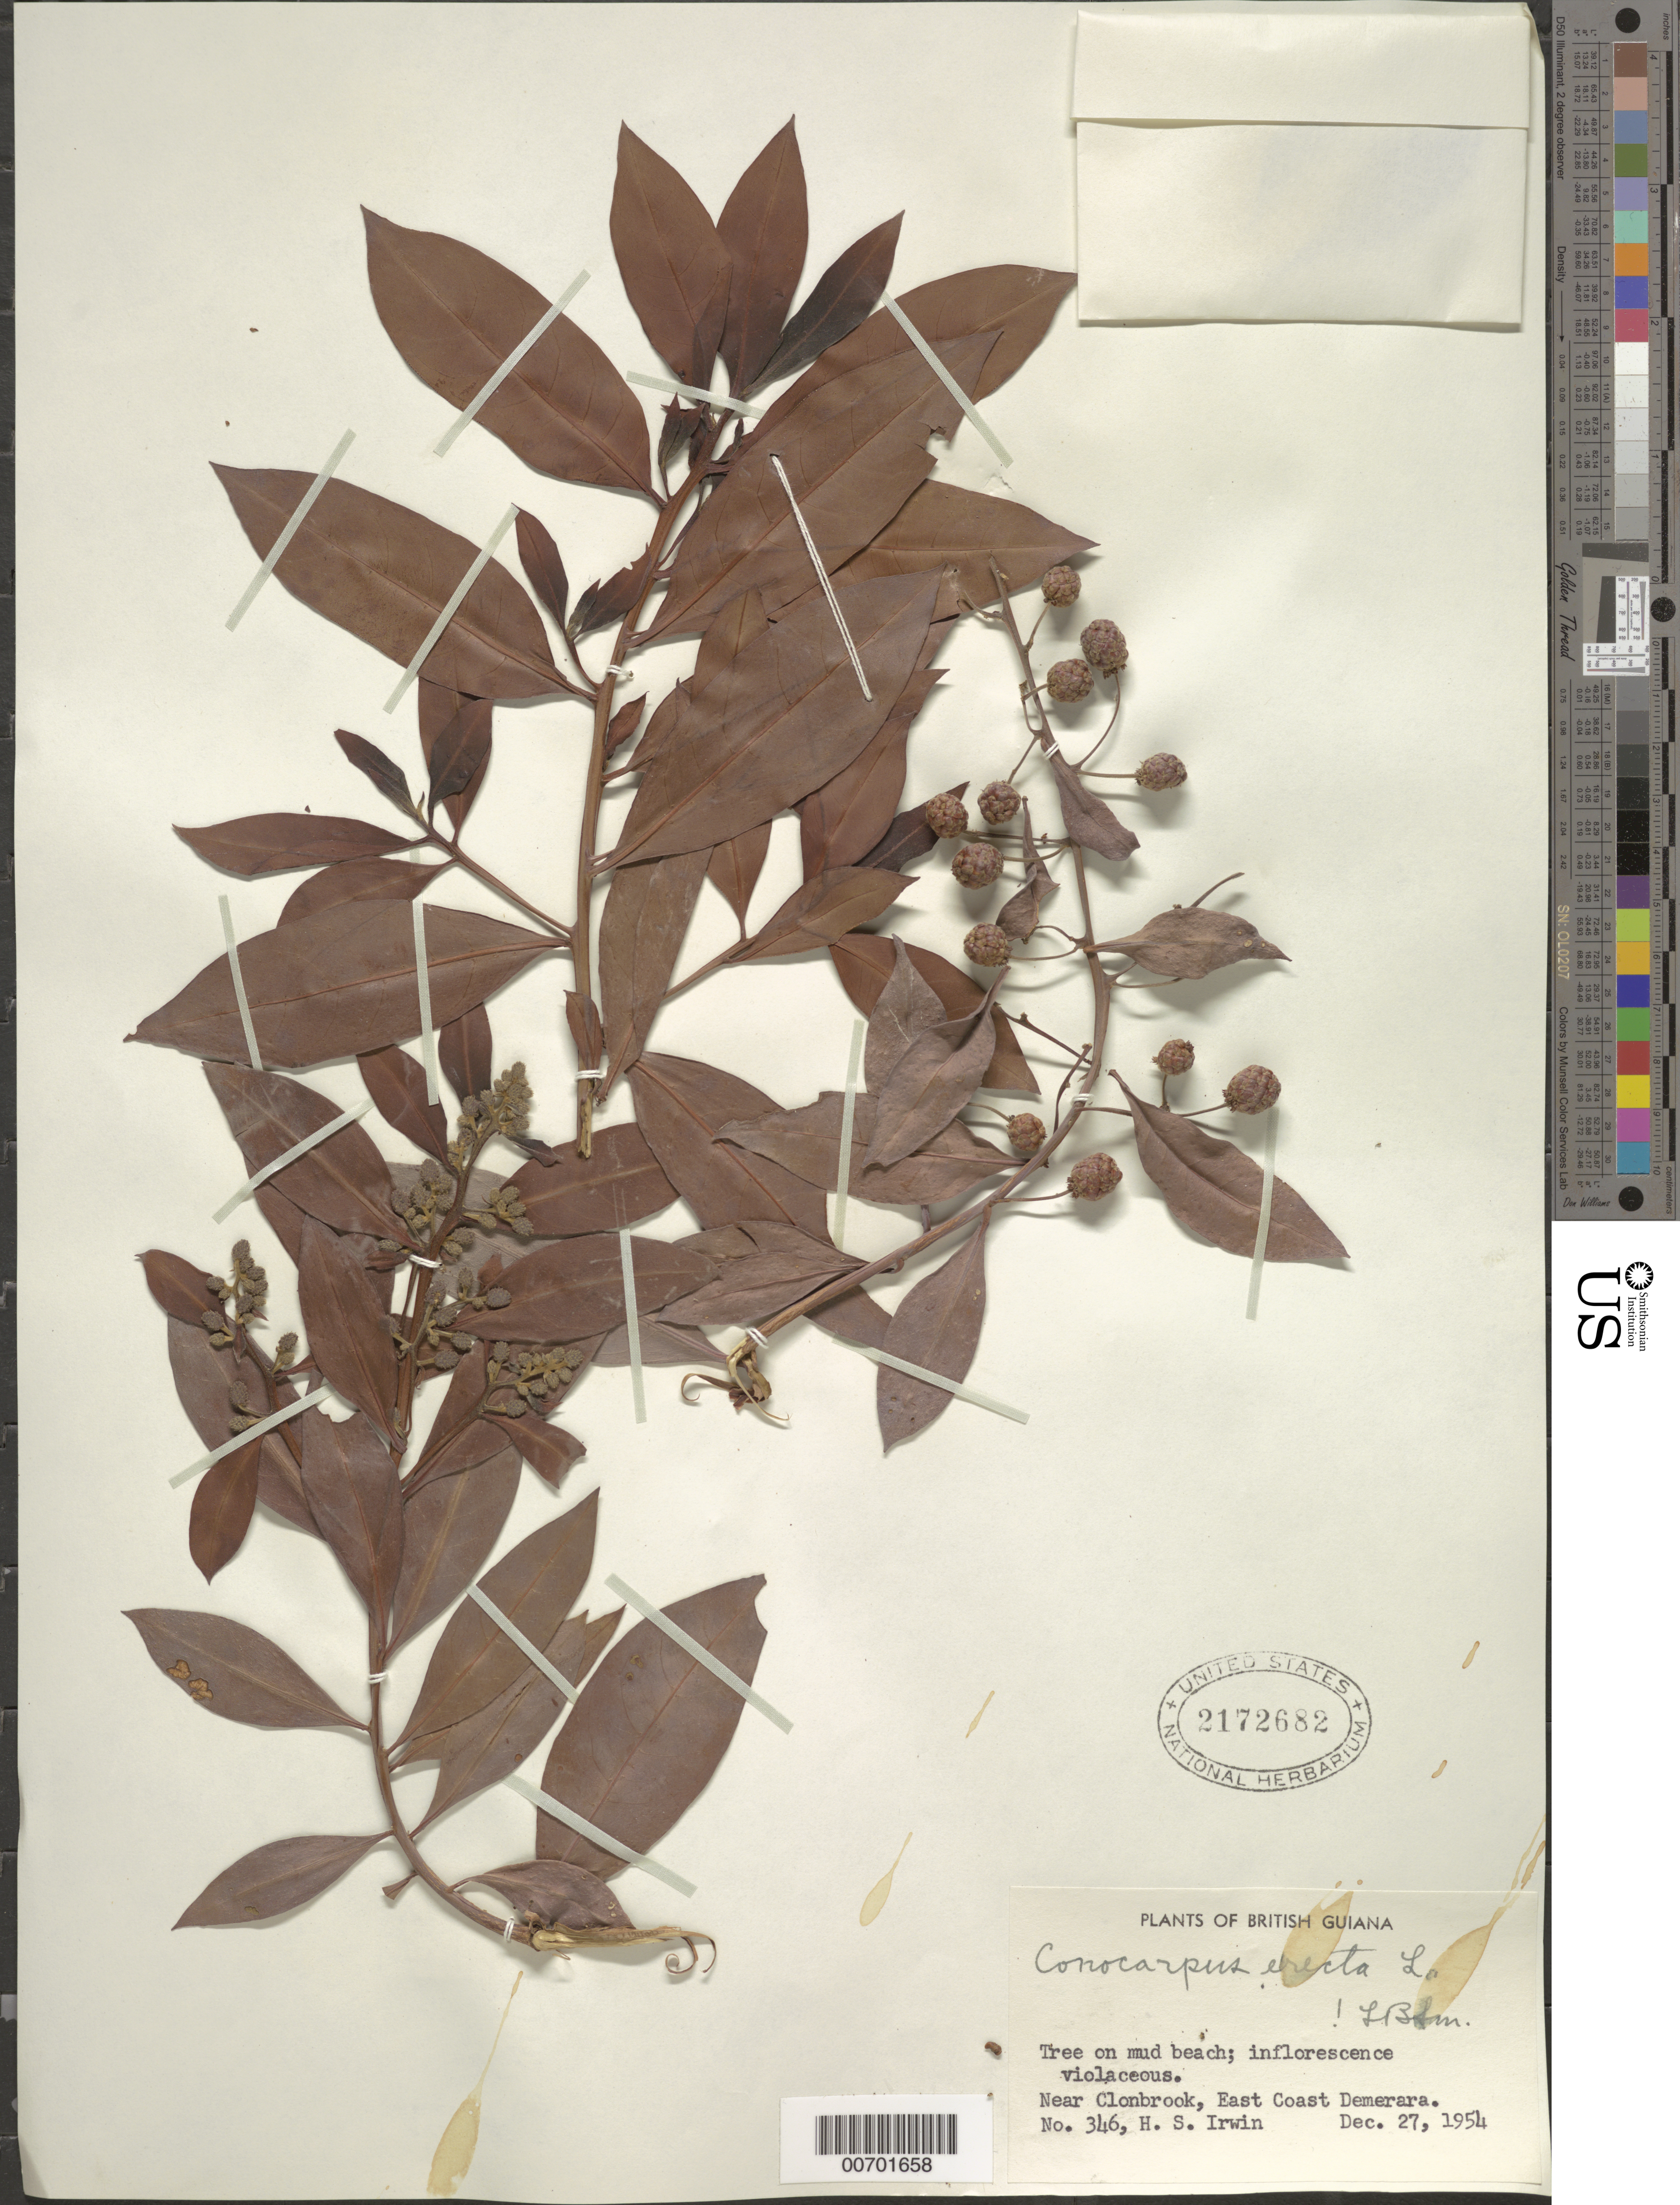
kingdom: Plantae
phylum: Tracheophyta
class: Magnoliopsida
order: Myrtales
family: Combretaceae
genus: Conocarpus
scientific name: Conocarpus erectus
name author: L.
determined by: Smith, Lyman B., (US), NMNH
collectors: H. Irwin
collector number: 346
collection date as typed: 27-Dec-54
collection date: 1954-12-27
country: Guyana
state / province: Demerara-Mahaica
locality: East Coast Demerara, near Clonbrook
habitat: Mud beach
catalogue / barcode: US 2172682